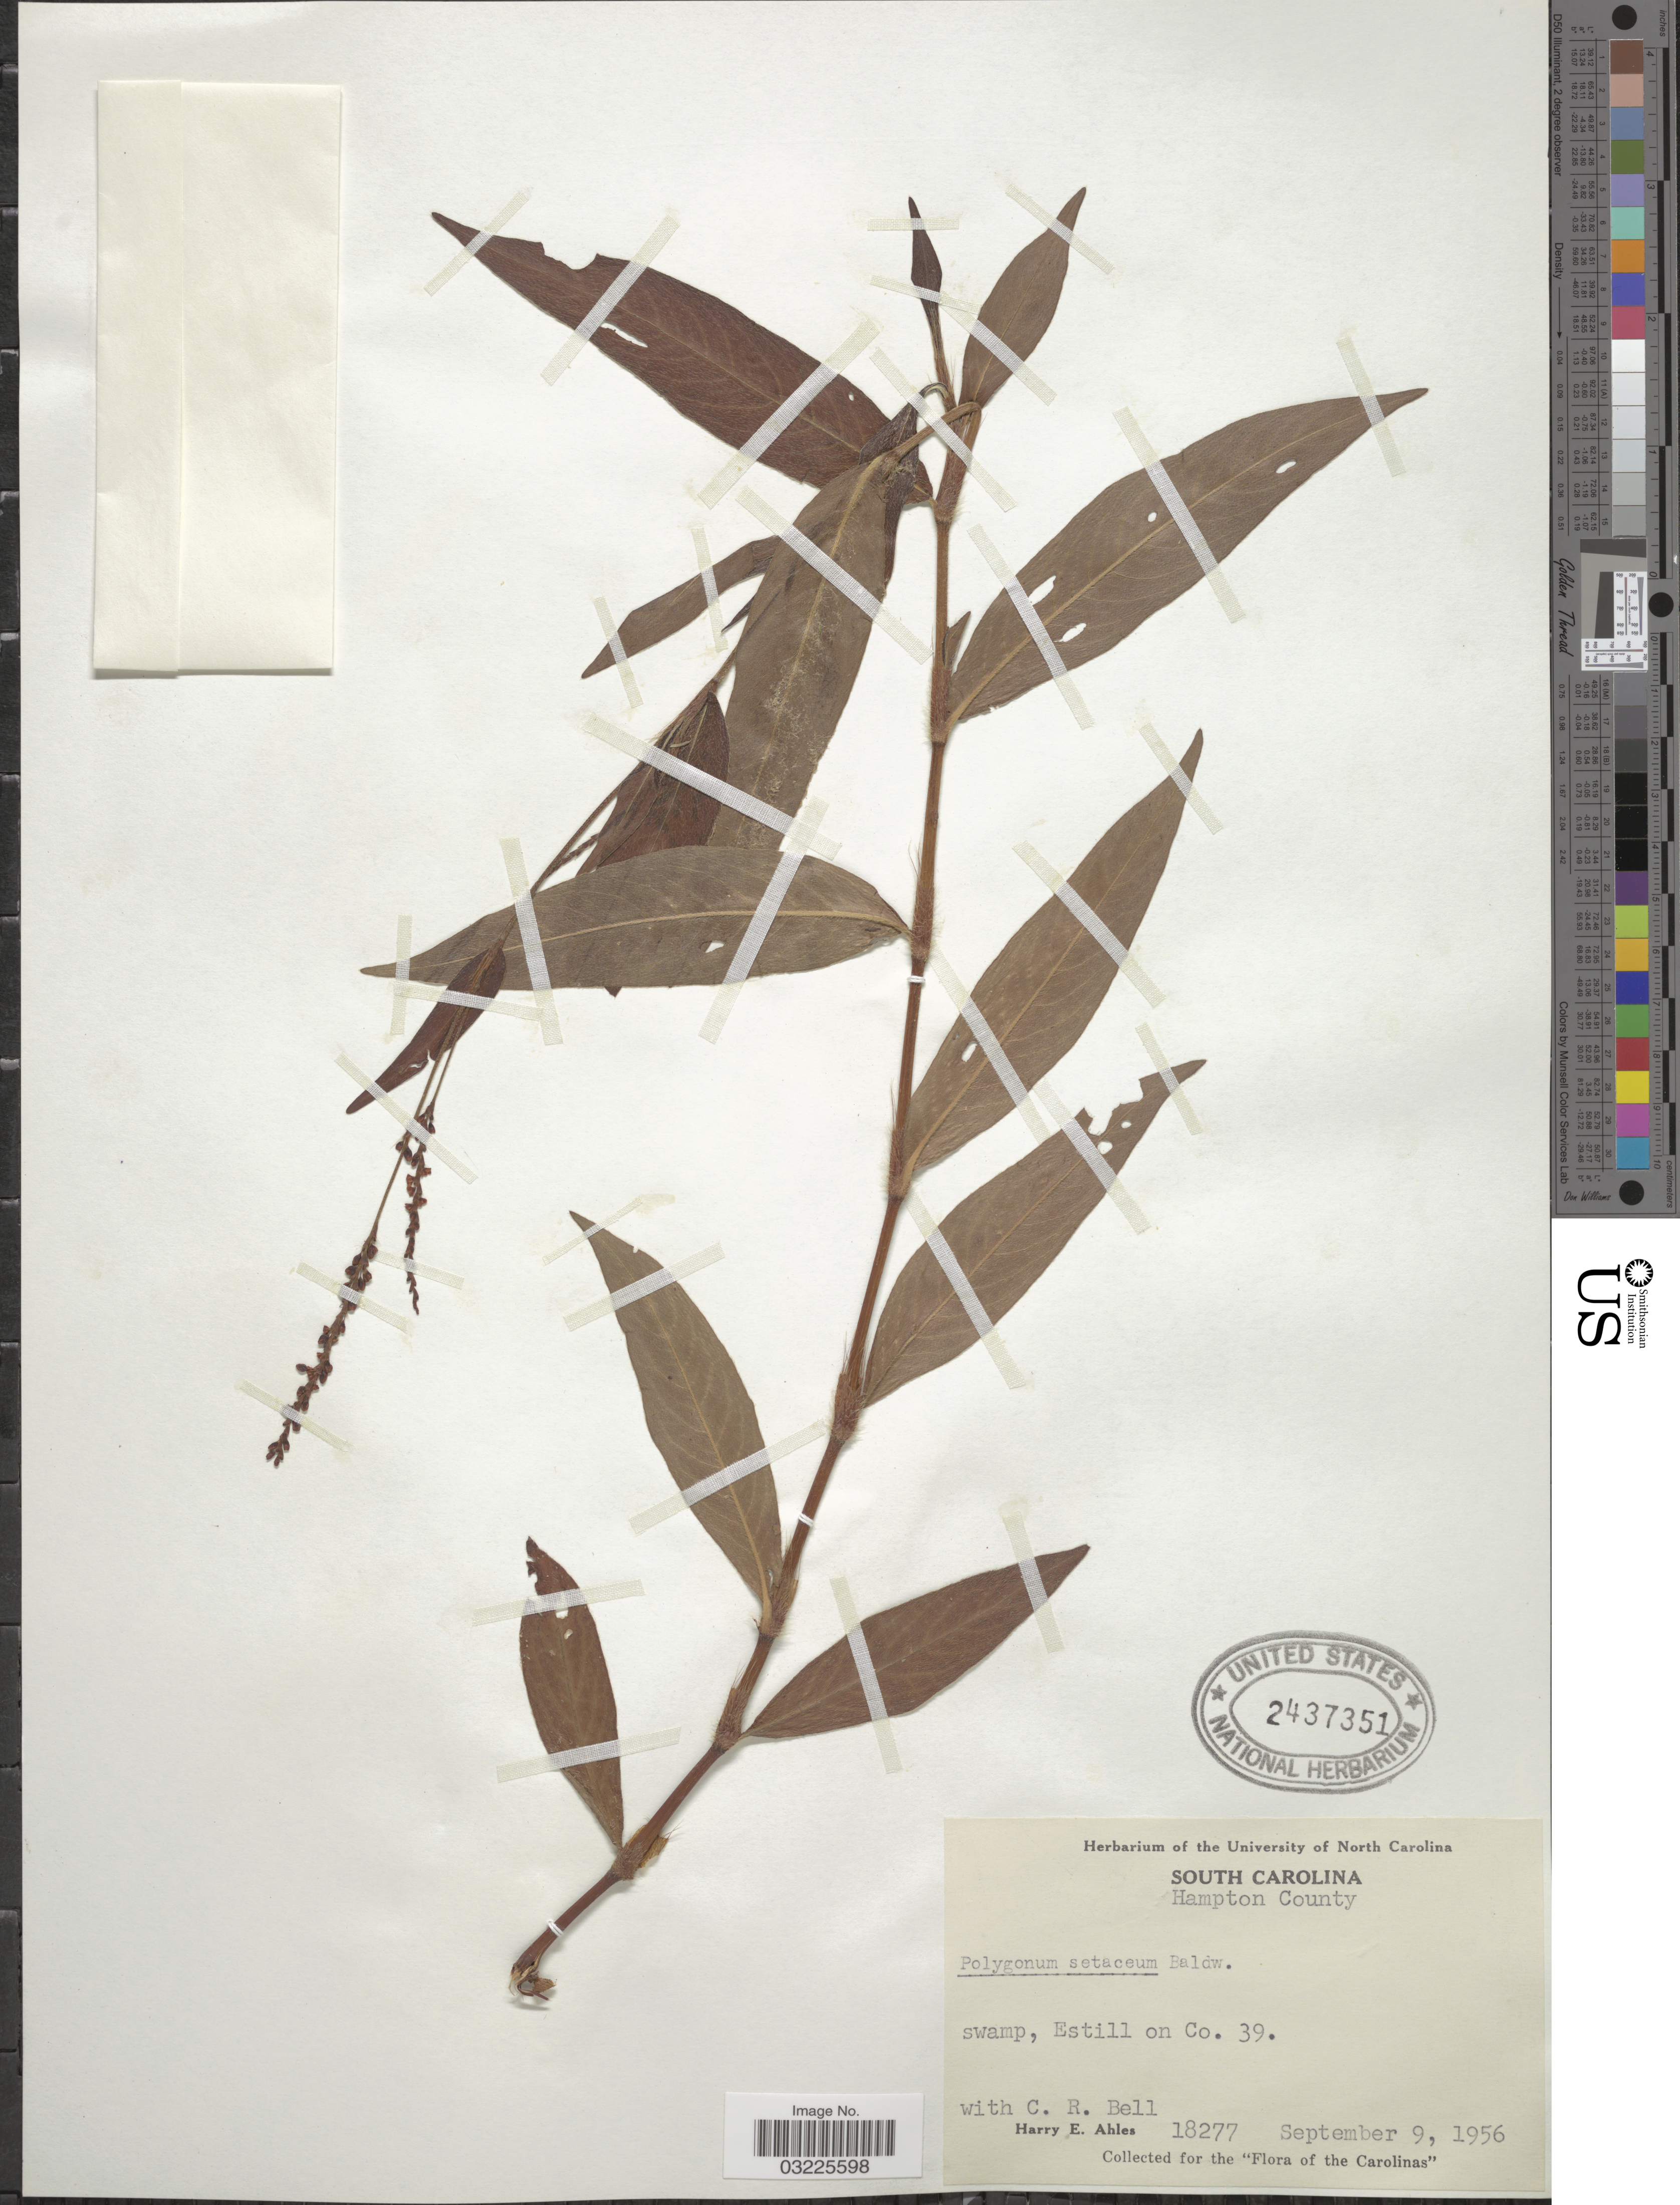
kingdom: Plantae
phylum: Tracheophyta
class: Magnoliopsida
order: Caryophyllales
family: Polygonaceae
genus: Persicaria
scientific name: Persicaria setacea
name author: Small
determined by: Atha, D. E.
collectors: H. E. Ahles & C. R. Bell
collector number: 18277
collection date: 1956-09-09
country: United States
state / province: South Carolina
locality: Hampton County. Estill on Co. 39.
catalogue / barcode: US 2437351